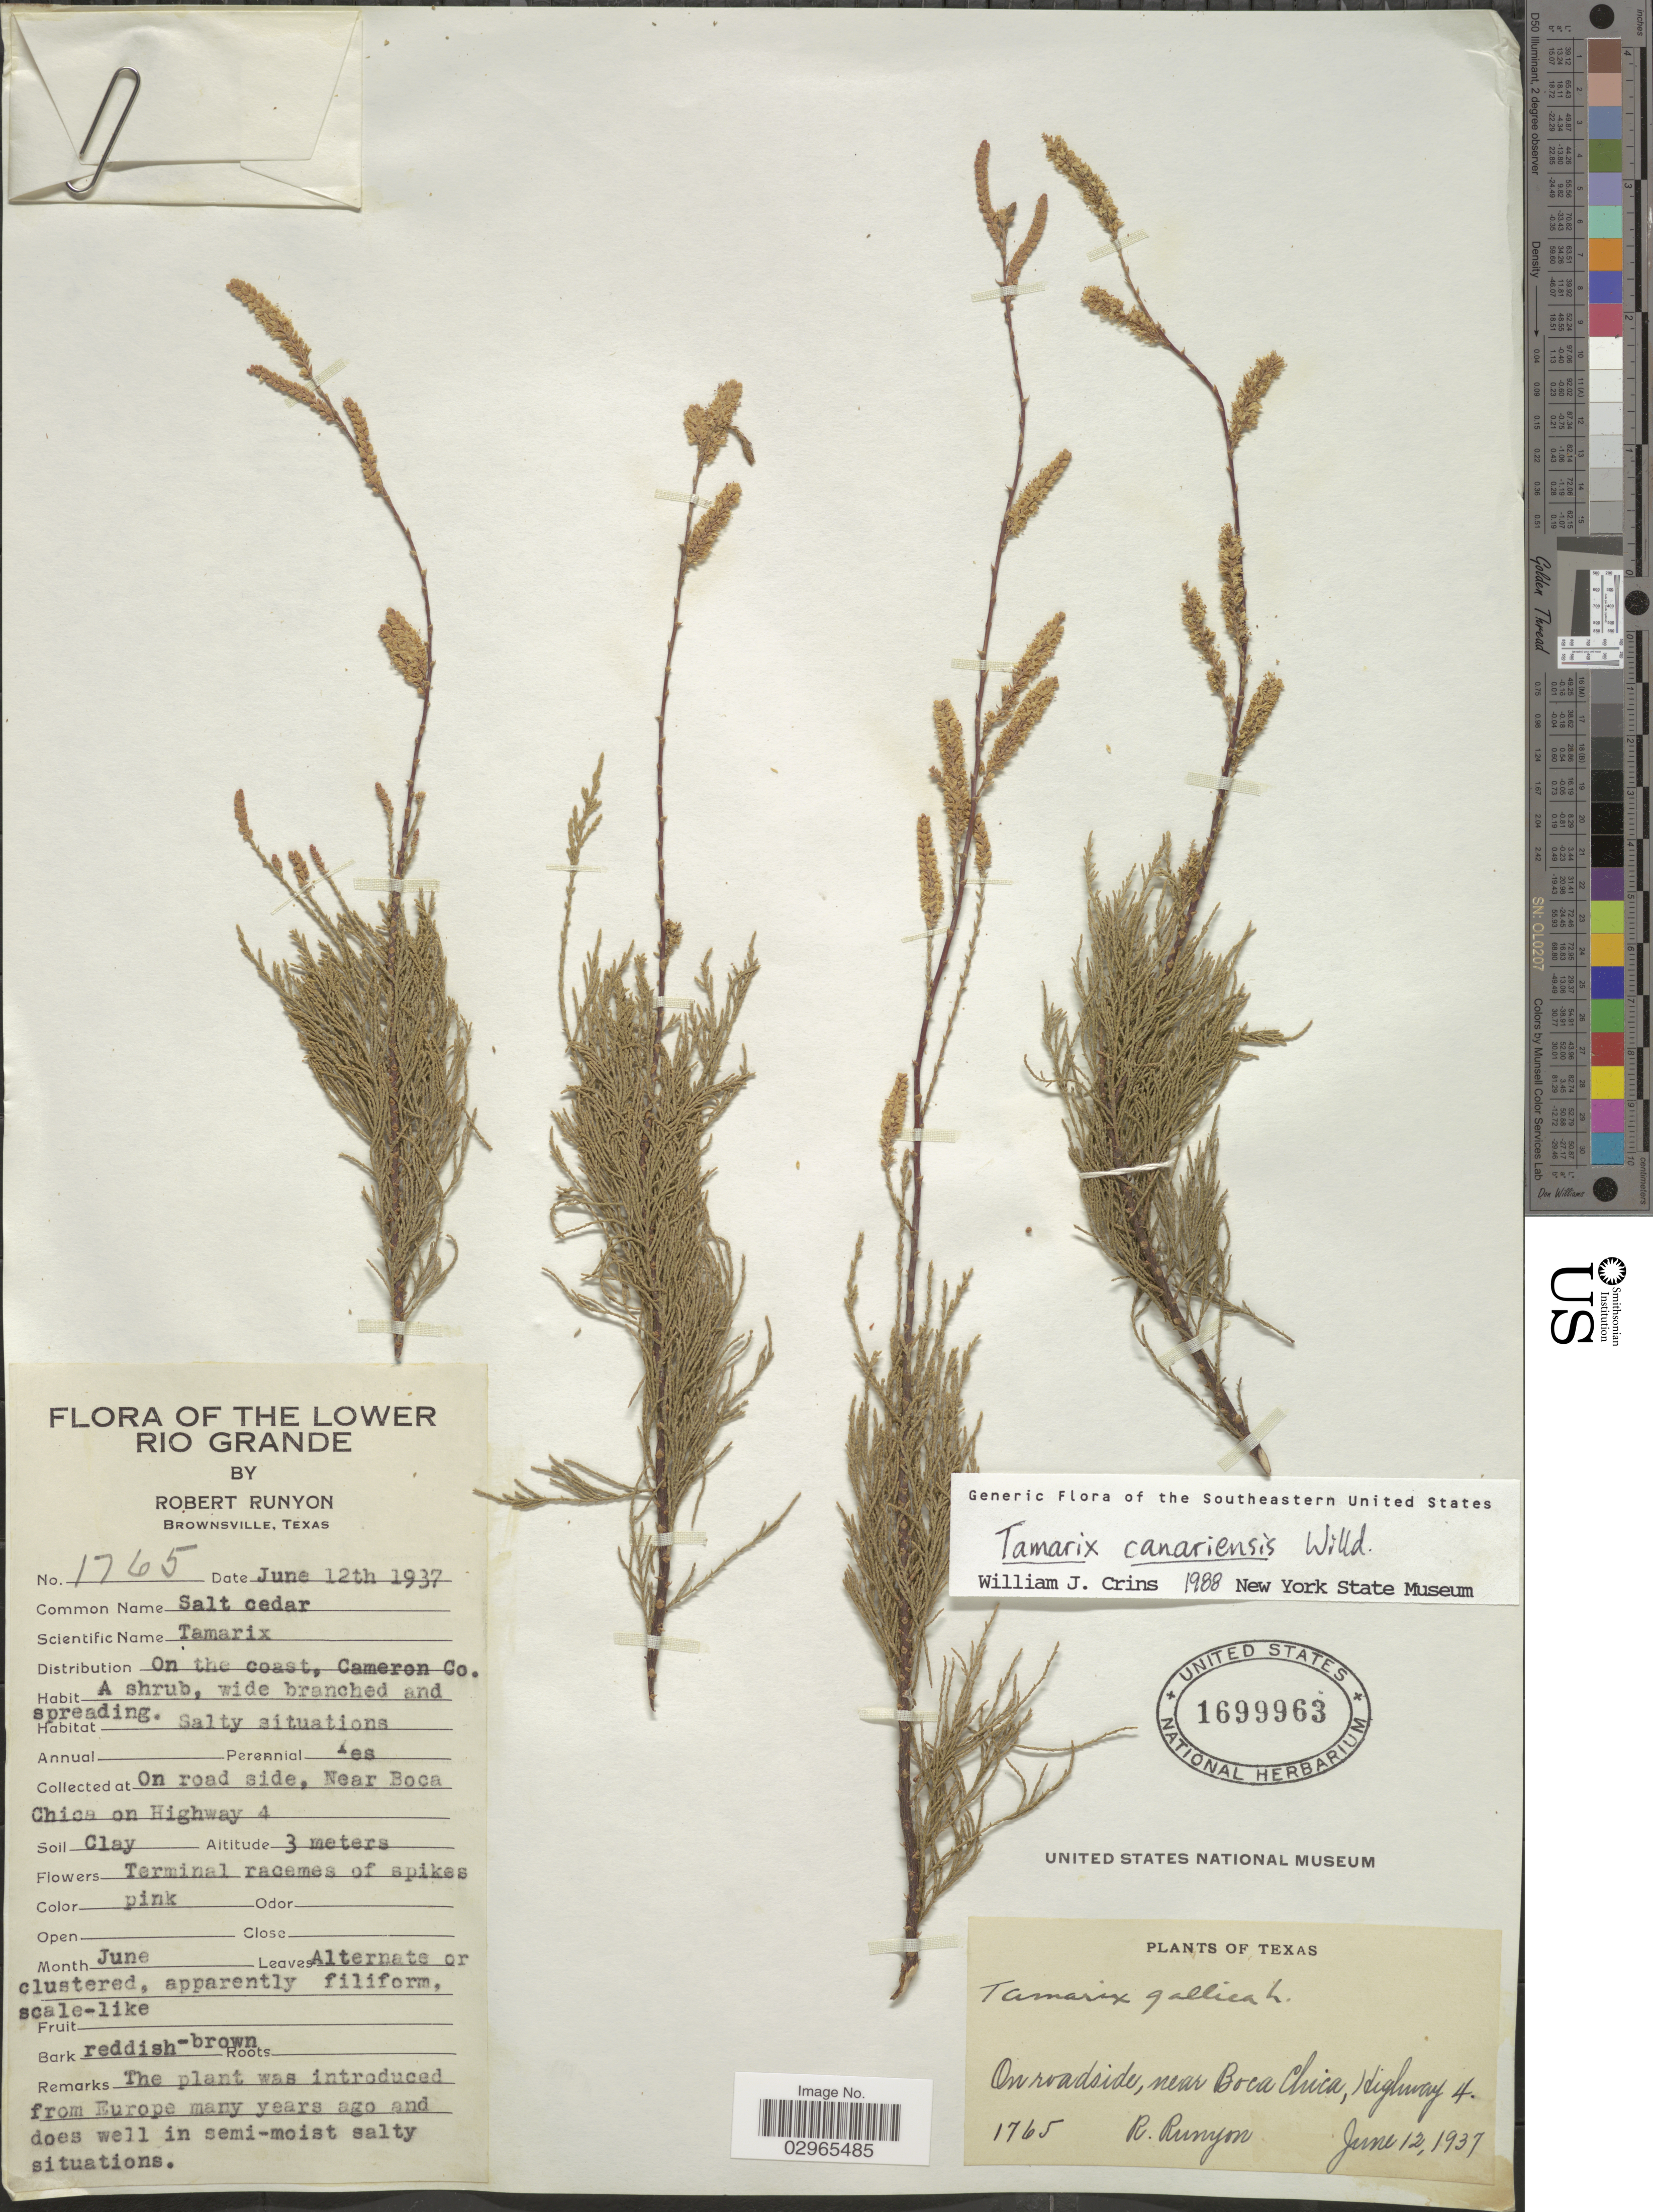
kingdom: Plantae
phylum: Tracheophyta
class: Magnoliopsida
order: Caryophyllales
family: Tamaricaceae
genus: Tamarix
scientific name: Tamarix canariensis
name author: Willd.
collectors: R. Runyon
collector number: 1765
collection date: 1937-06-12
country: United States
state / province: Texas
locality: On the coast, Cameron Co. On road side, Near Boca Chica on Highway 4.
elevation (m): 3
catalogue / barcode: US 1699963